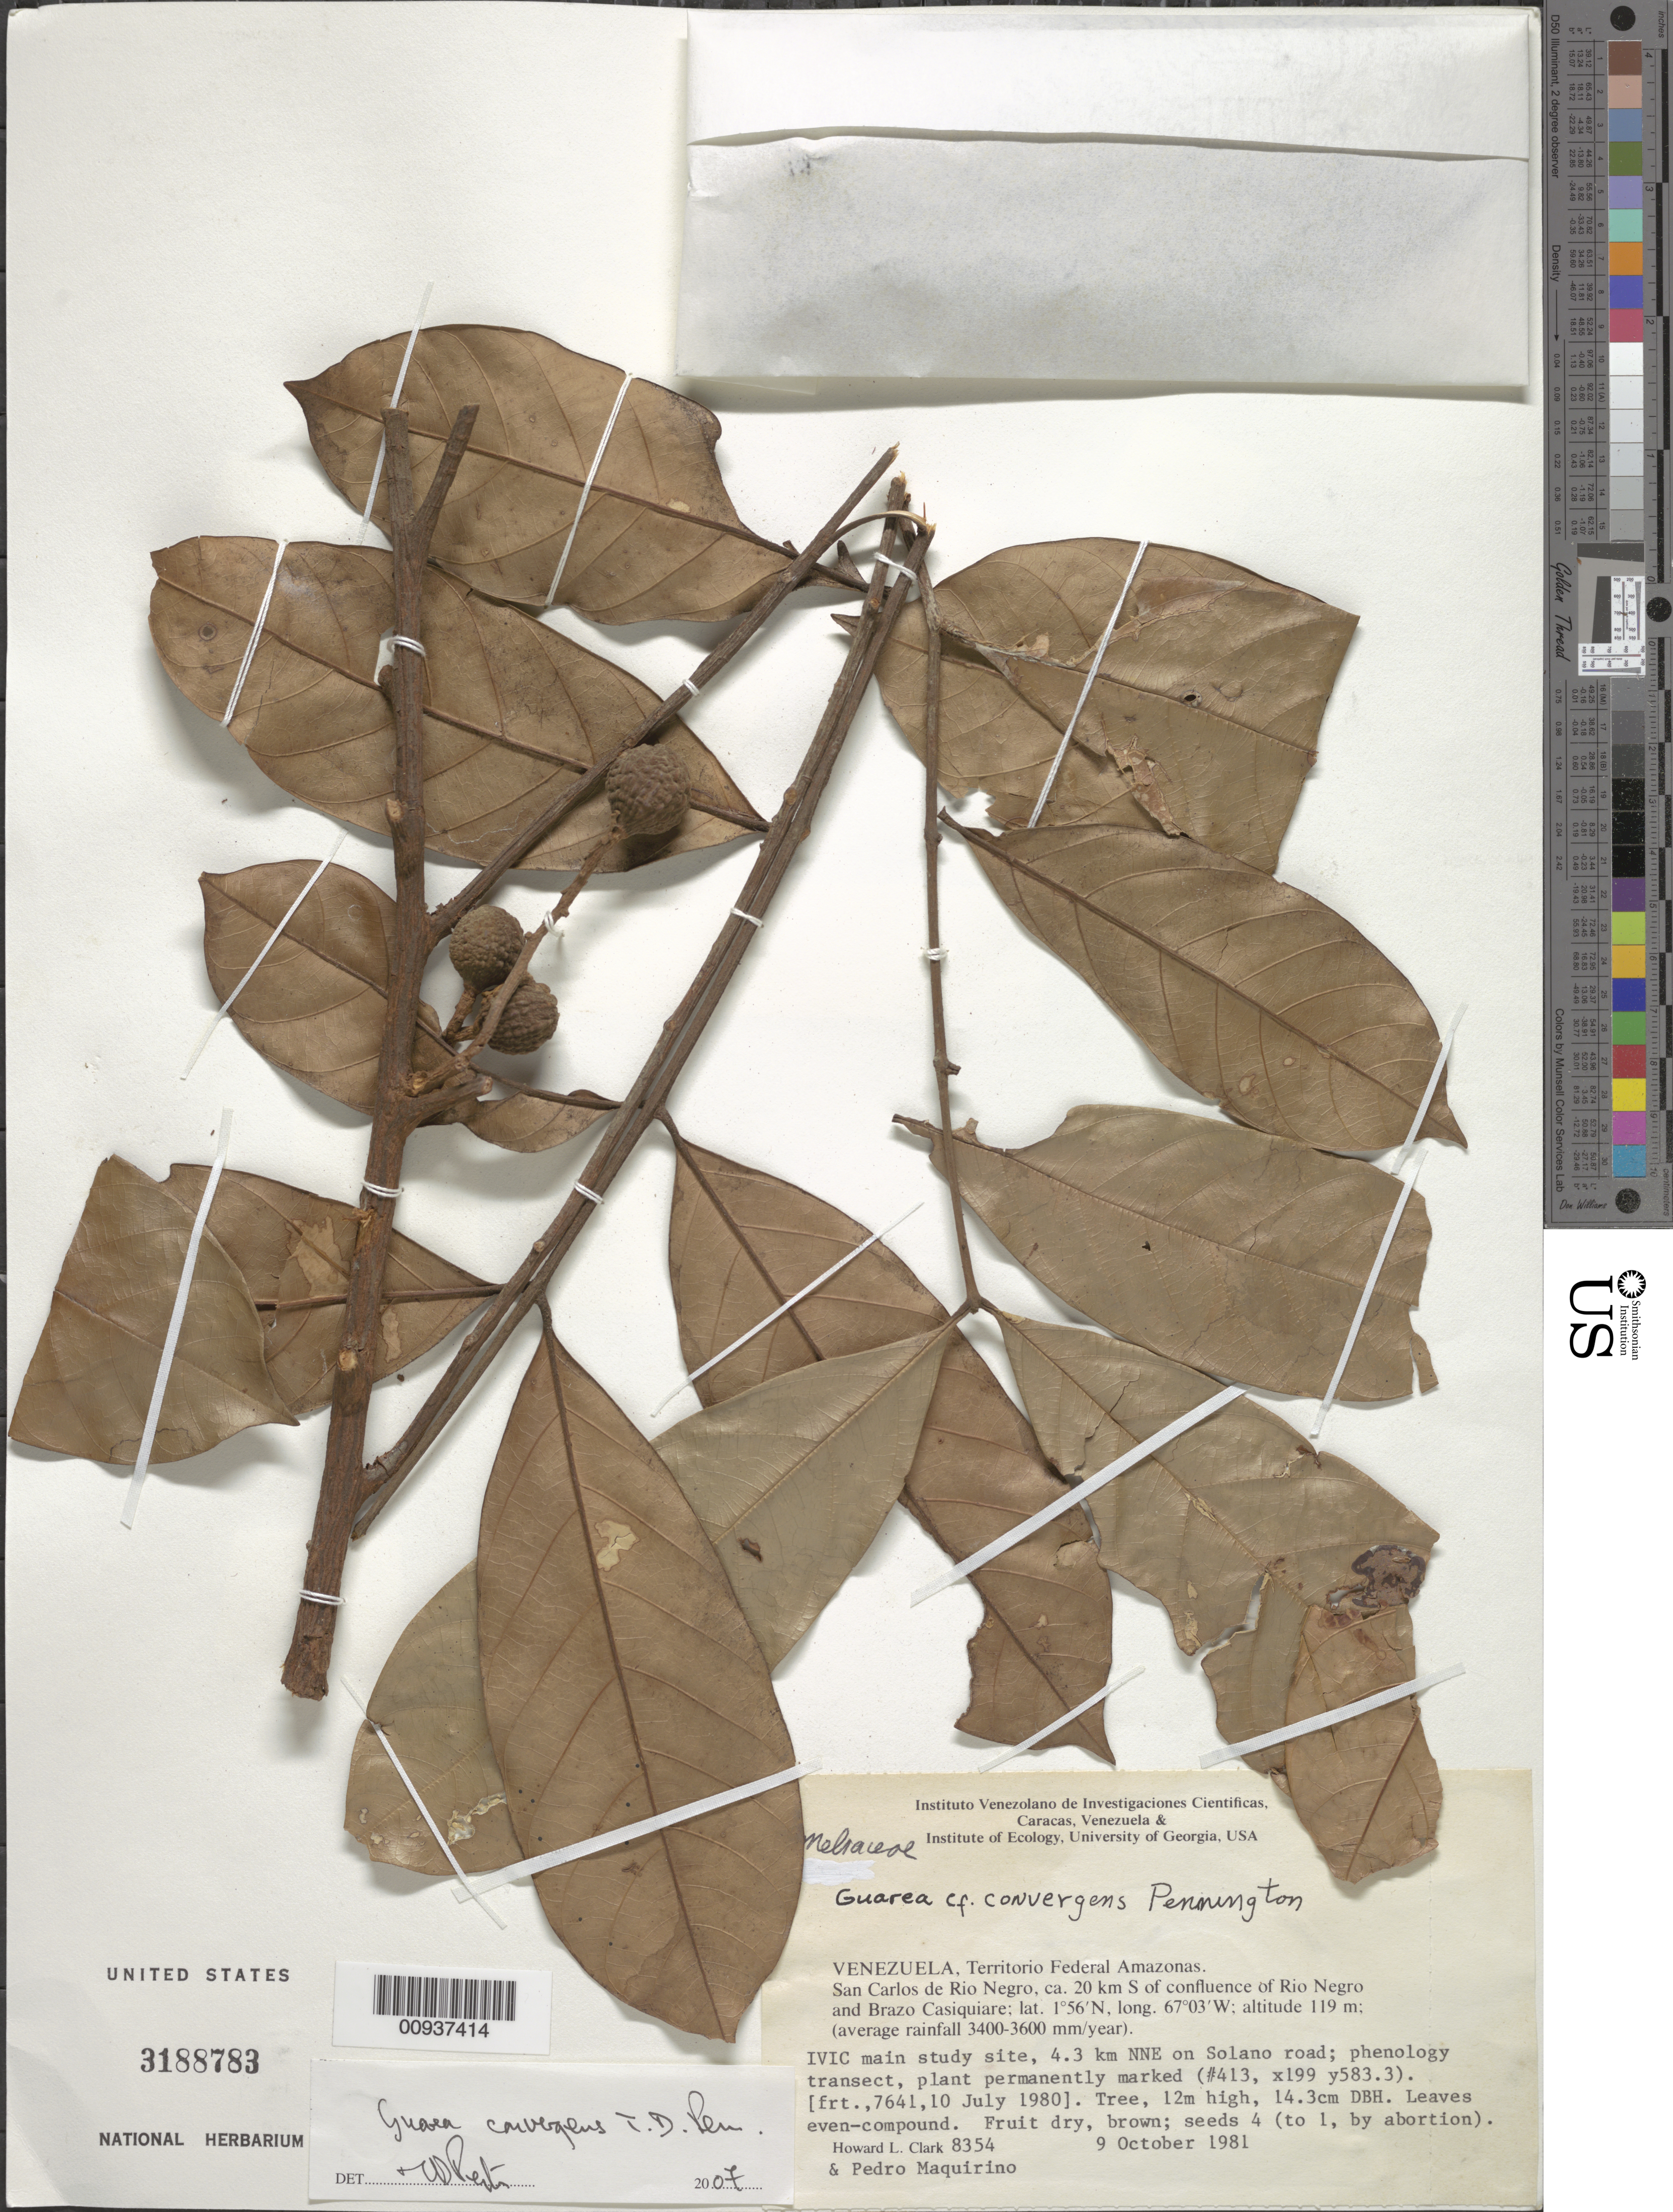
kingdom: Plantae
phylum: Tracheophyta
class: Magnoliopsida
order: Sapindales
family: Meliaceae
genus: Guarea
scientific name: Guarea convergens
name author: T.D. Penn.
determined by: Pennington, T. D., (K)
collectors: H. L. Clark & P. Maquirino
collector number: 8354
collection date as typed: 9-Oct-81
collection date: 1981-10-09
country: Venezuela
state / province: Amazonas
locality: San Carlos de Río Negro, ca. 20 km S of confluence of Río Negro and Brazo Casiquiare; IVIC main study site, 4.3 km NNE on Solano road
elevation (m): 119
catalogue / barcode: US 3188783